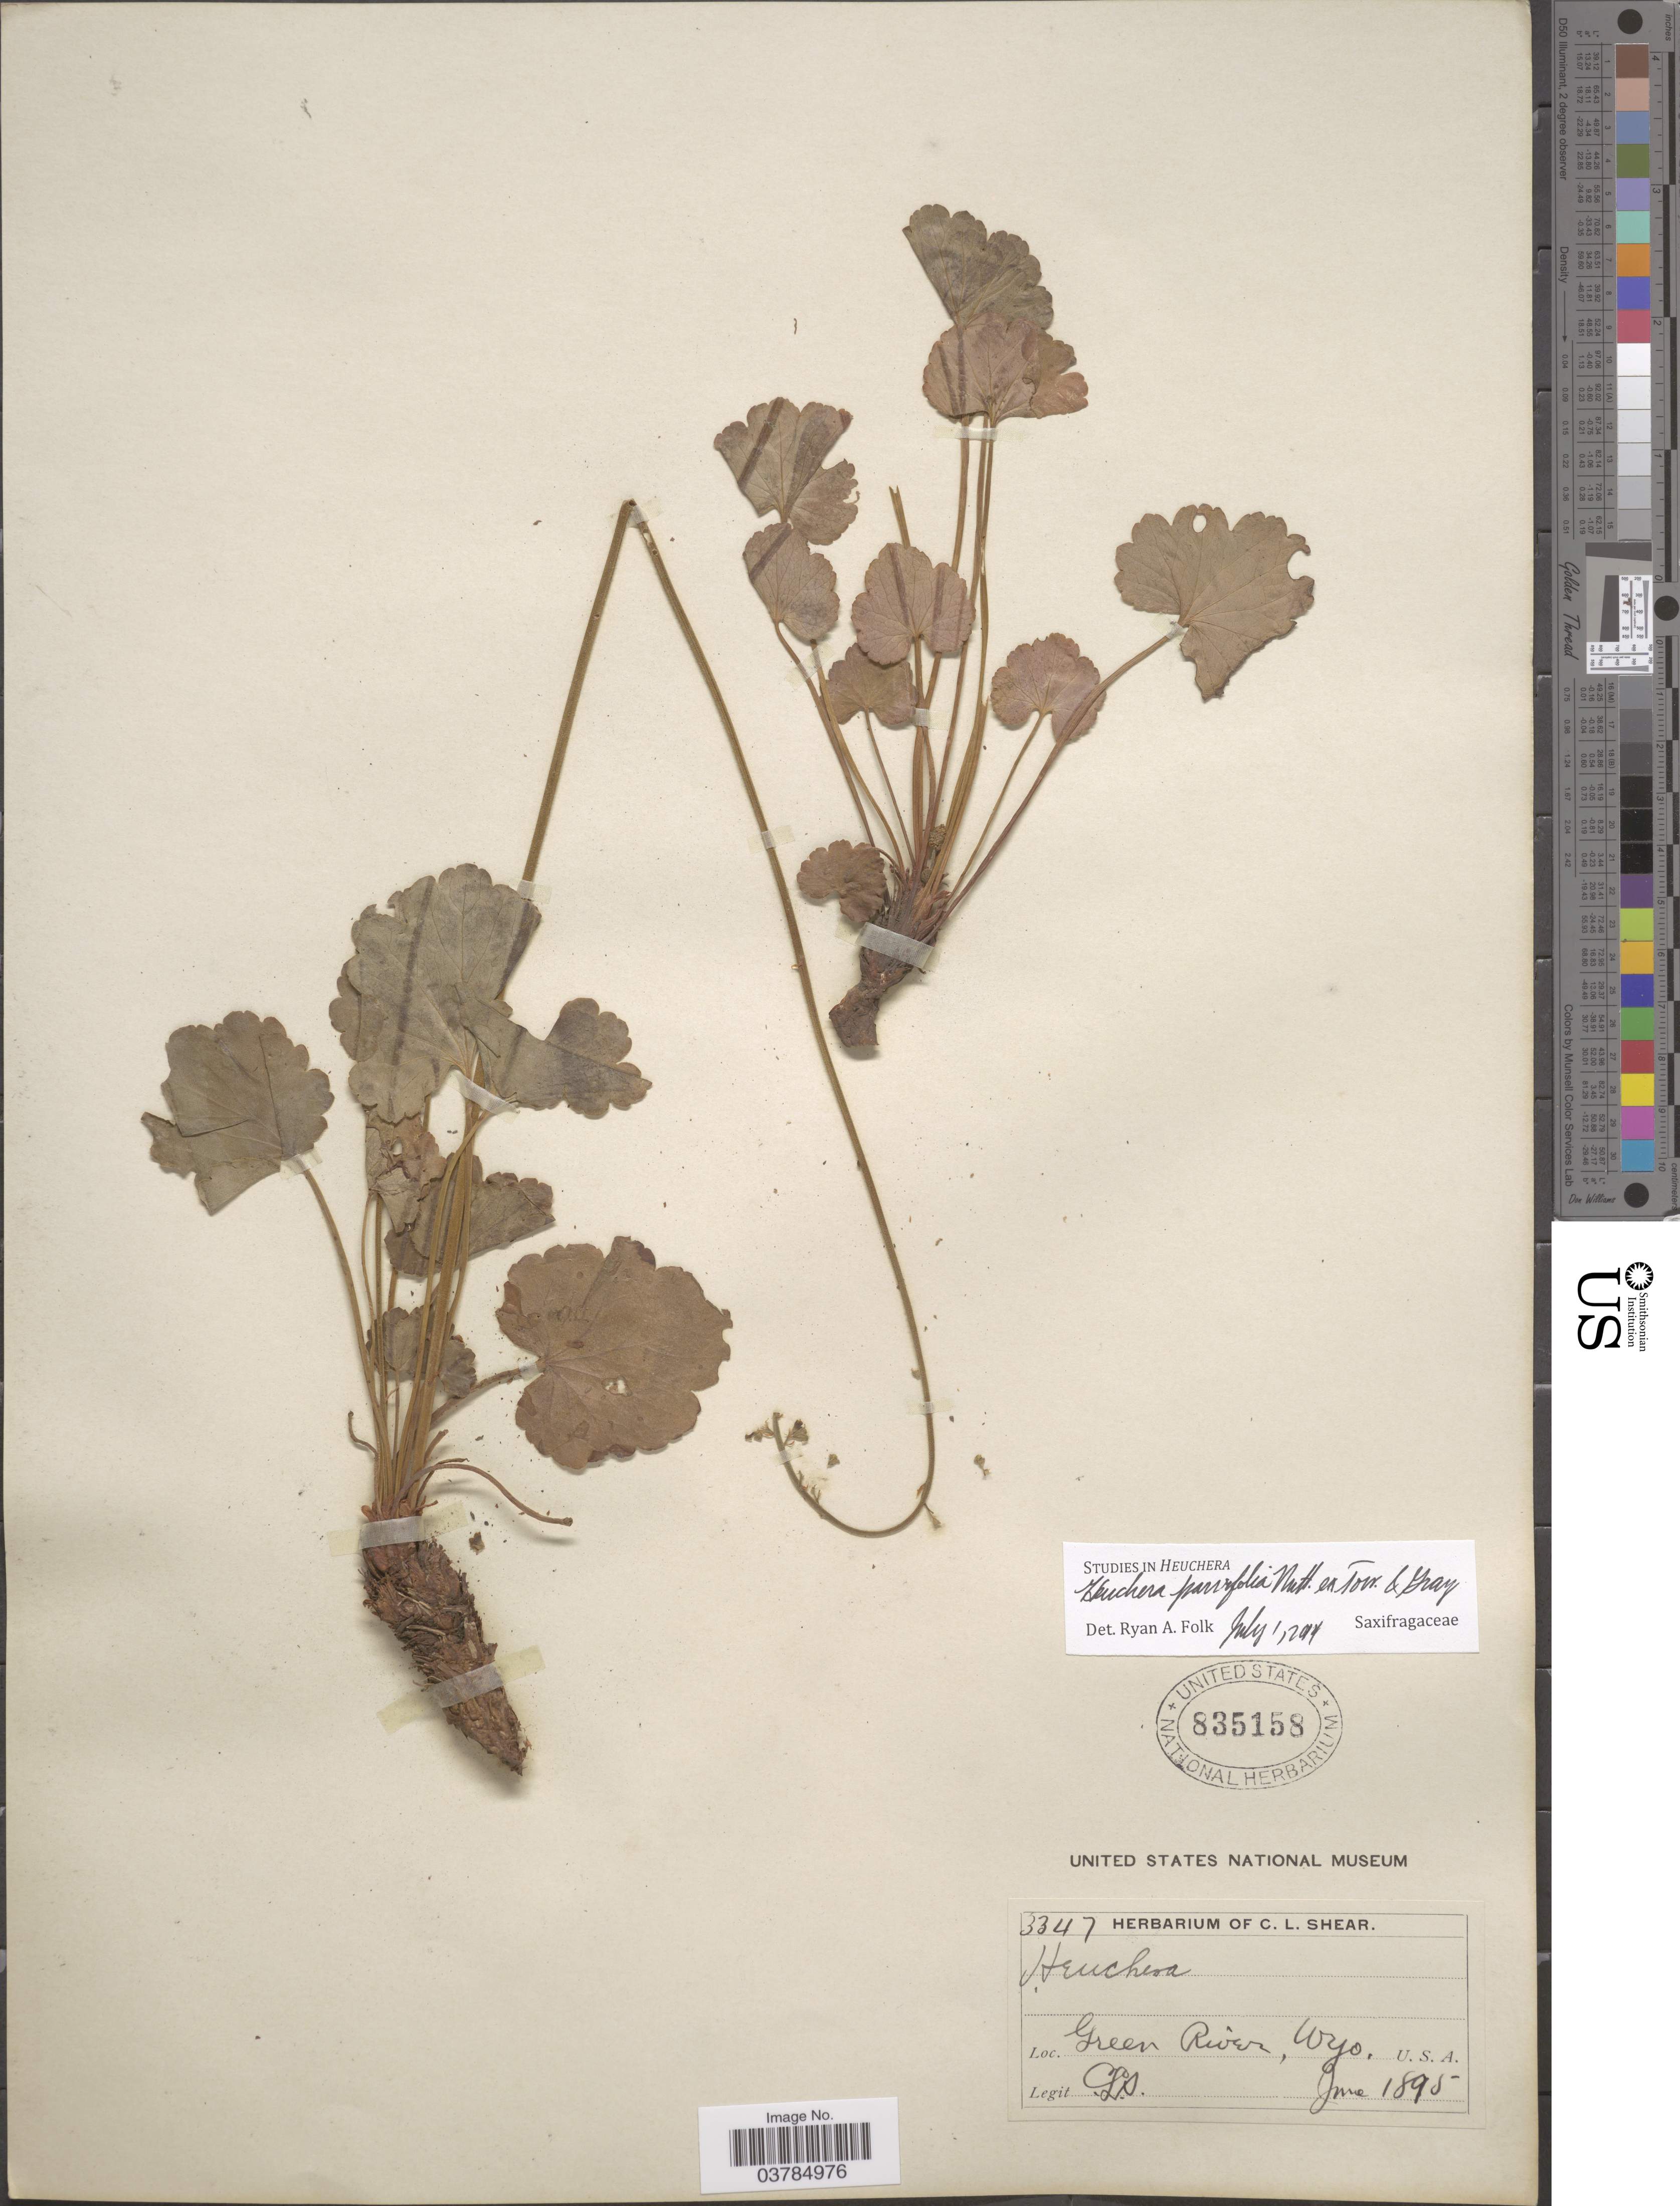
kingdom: Plantae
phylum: Tracheophyta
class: Magnoliopsida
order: Saxifragales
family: Saxifragaceae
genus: Heuchera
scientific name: Heuchera parvifolia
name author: Nutt.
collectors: C. L. Shear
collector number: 3347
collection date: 1895-06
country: United States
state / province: Wyoming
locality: Green River.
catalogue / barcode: US 835158